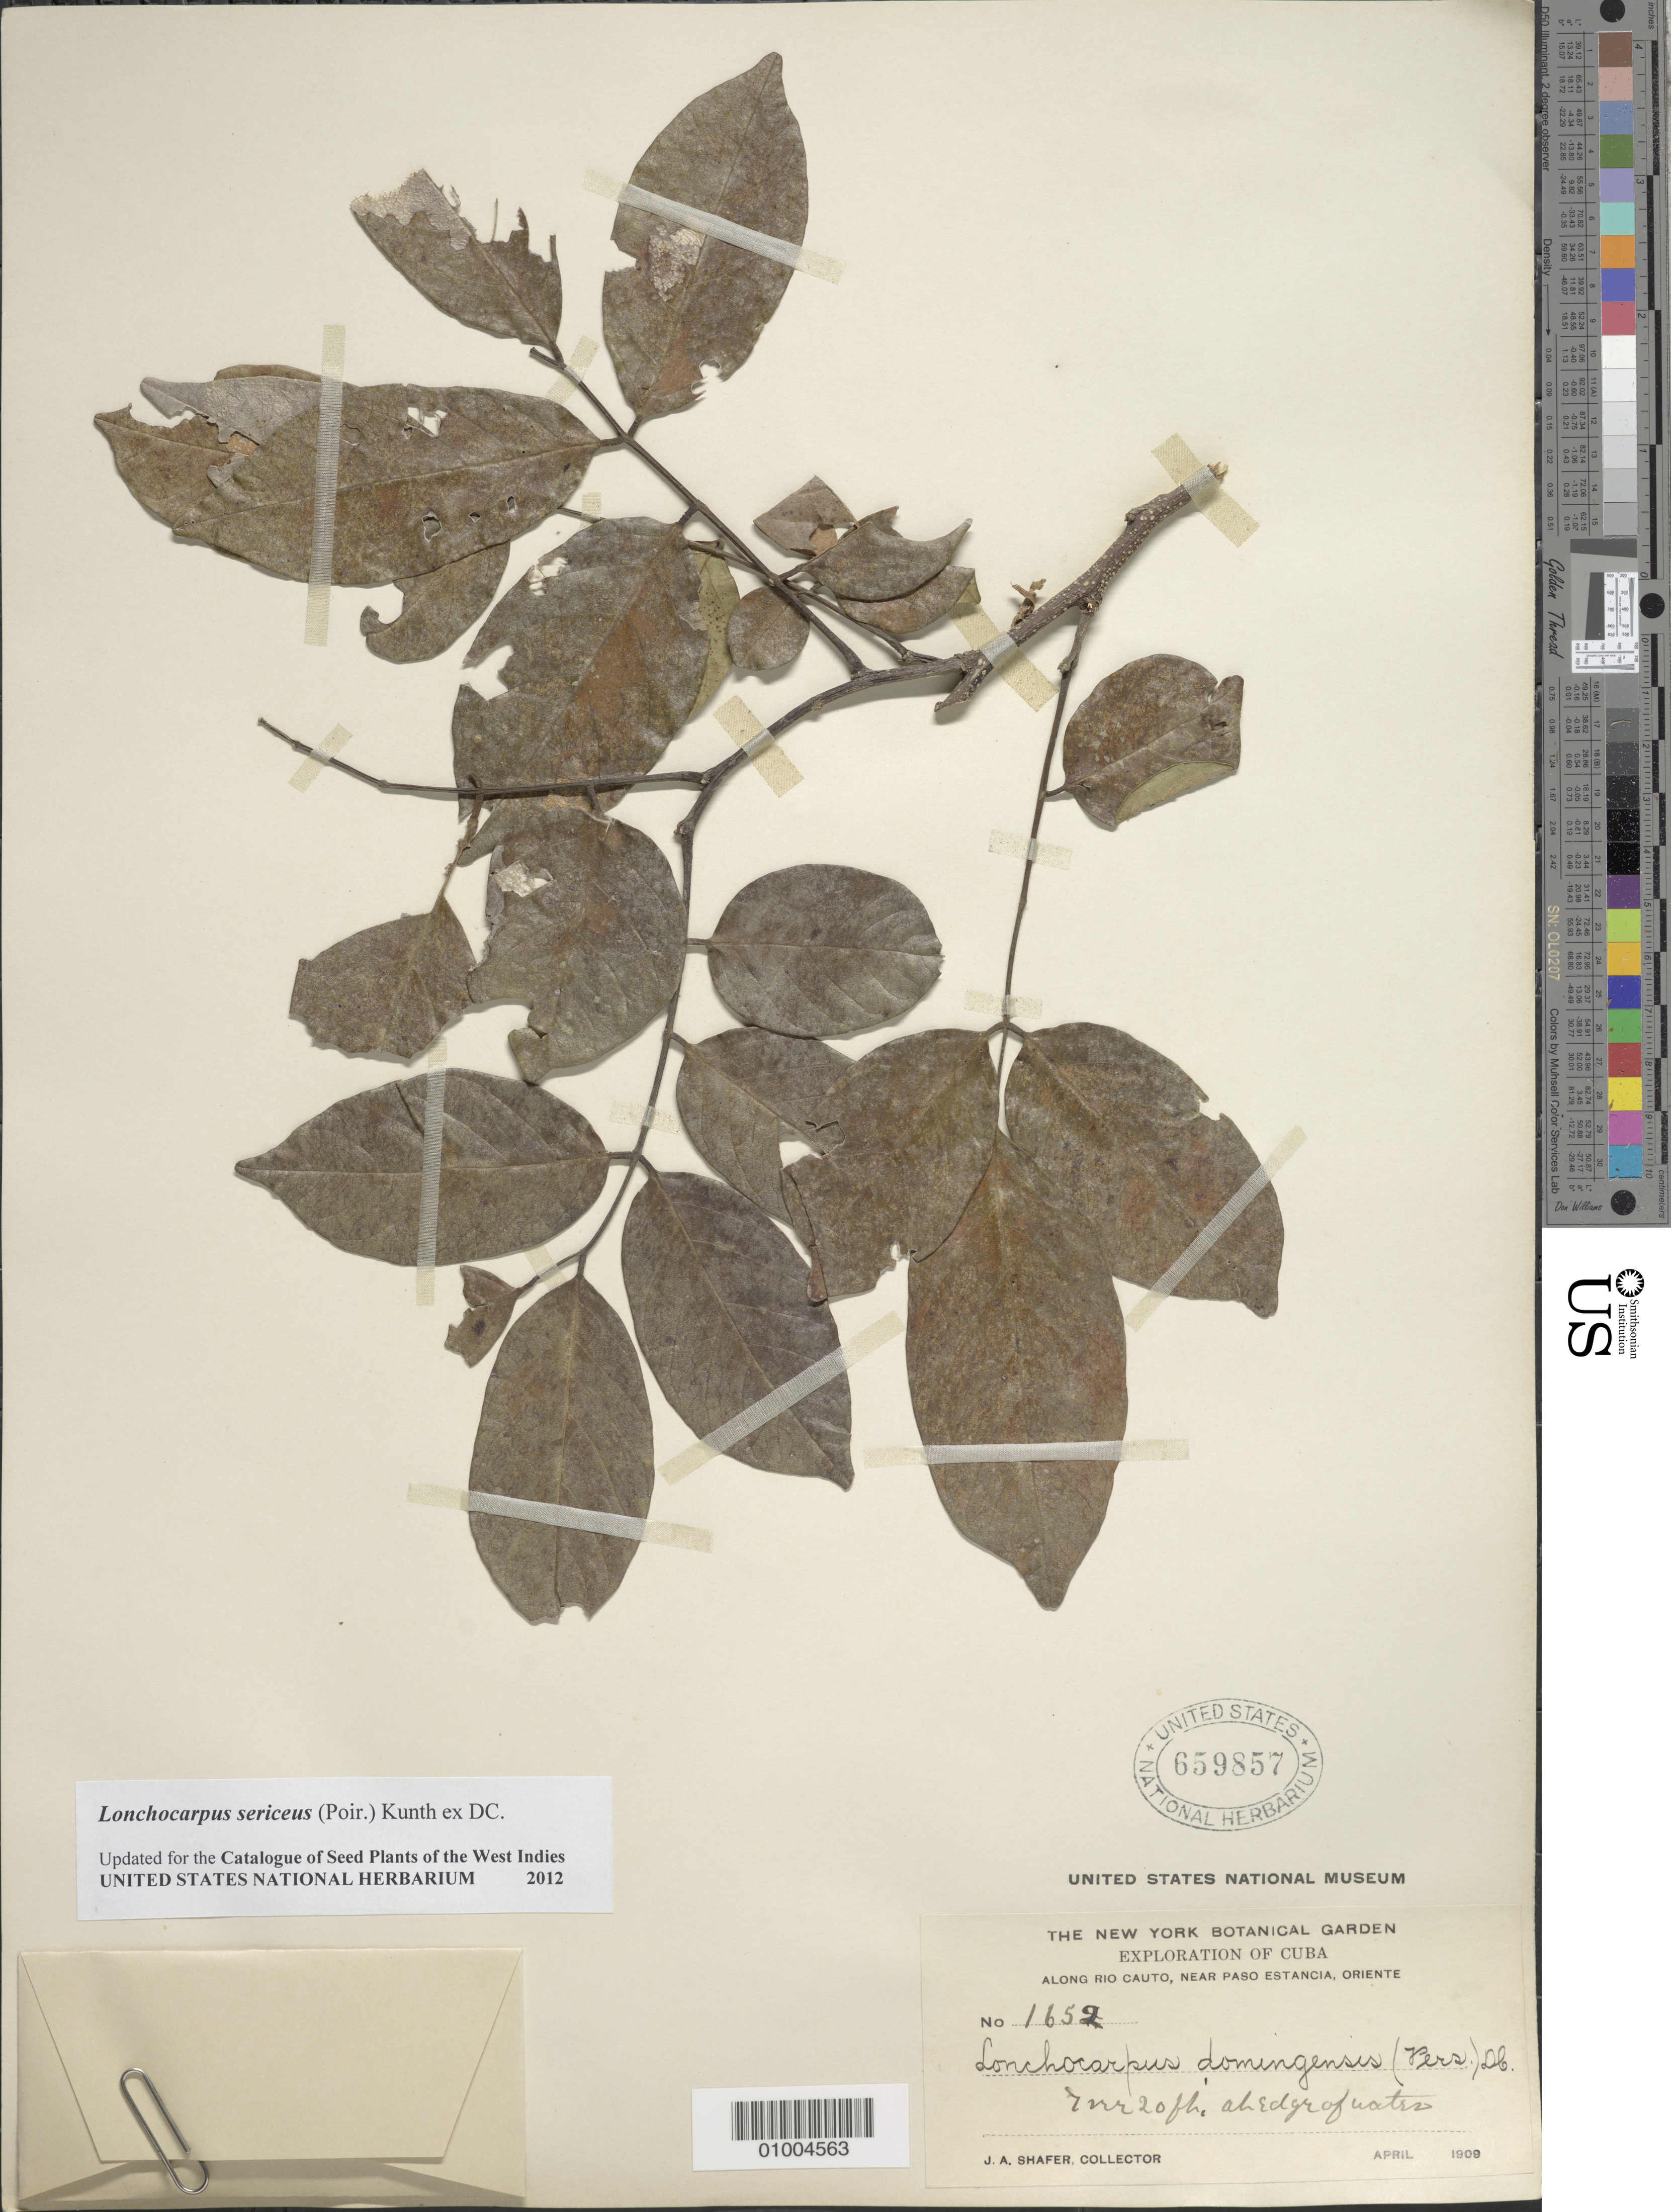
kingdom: Plantae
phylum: Tracheophyta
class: Magnoliopsida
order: Fabales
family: Fabaceae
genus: Lonchocarpus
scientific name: Lonchocarpus sericeus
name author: (Poir.) Kunth ex DC.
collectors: J. A. Shafer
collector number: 1652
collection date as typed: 28 Apr 1909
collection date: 1909-04-28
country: Cuba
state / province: Granma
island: Cuba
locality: Along Rio Cauto, near Paso Estancia, Oriente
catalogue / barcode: US 659857